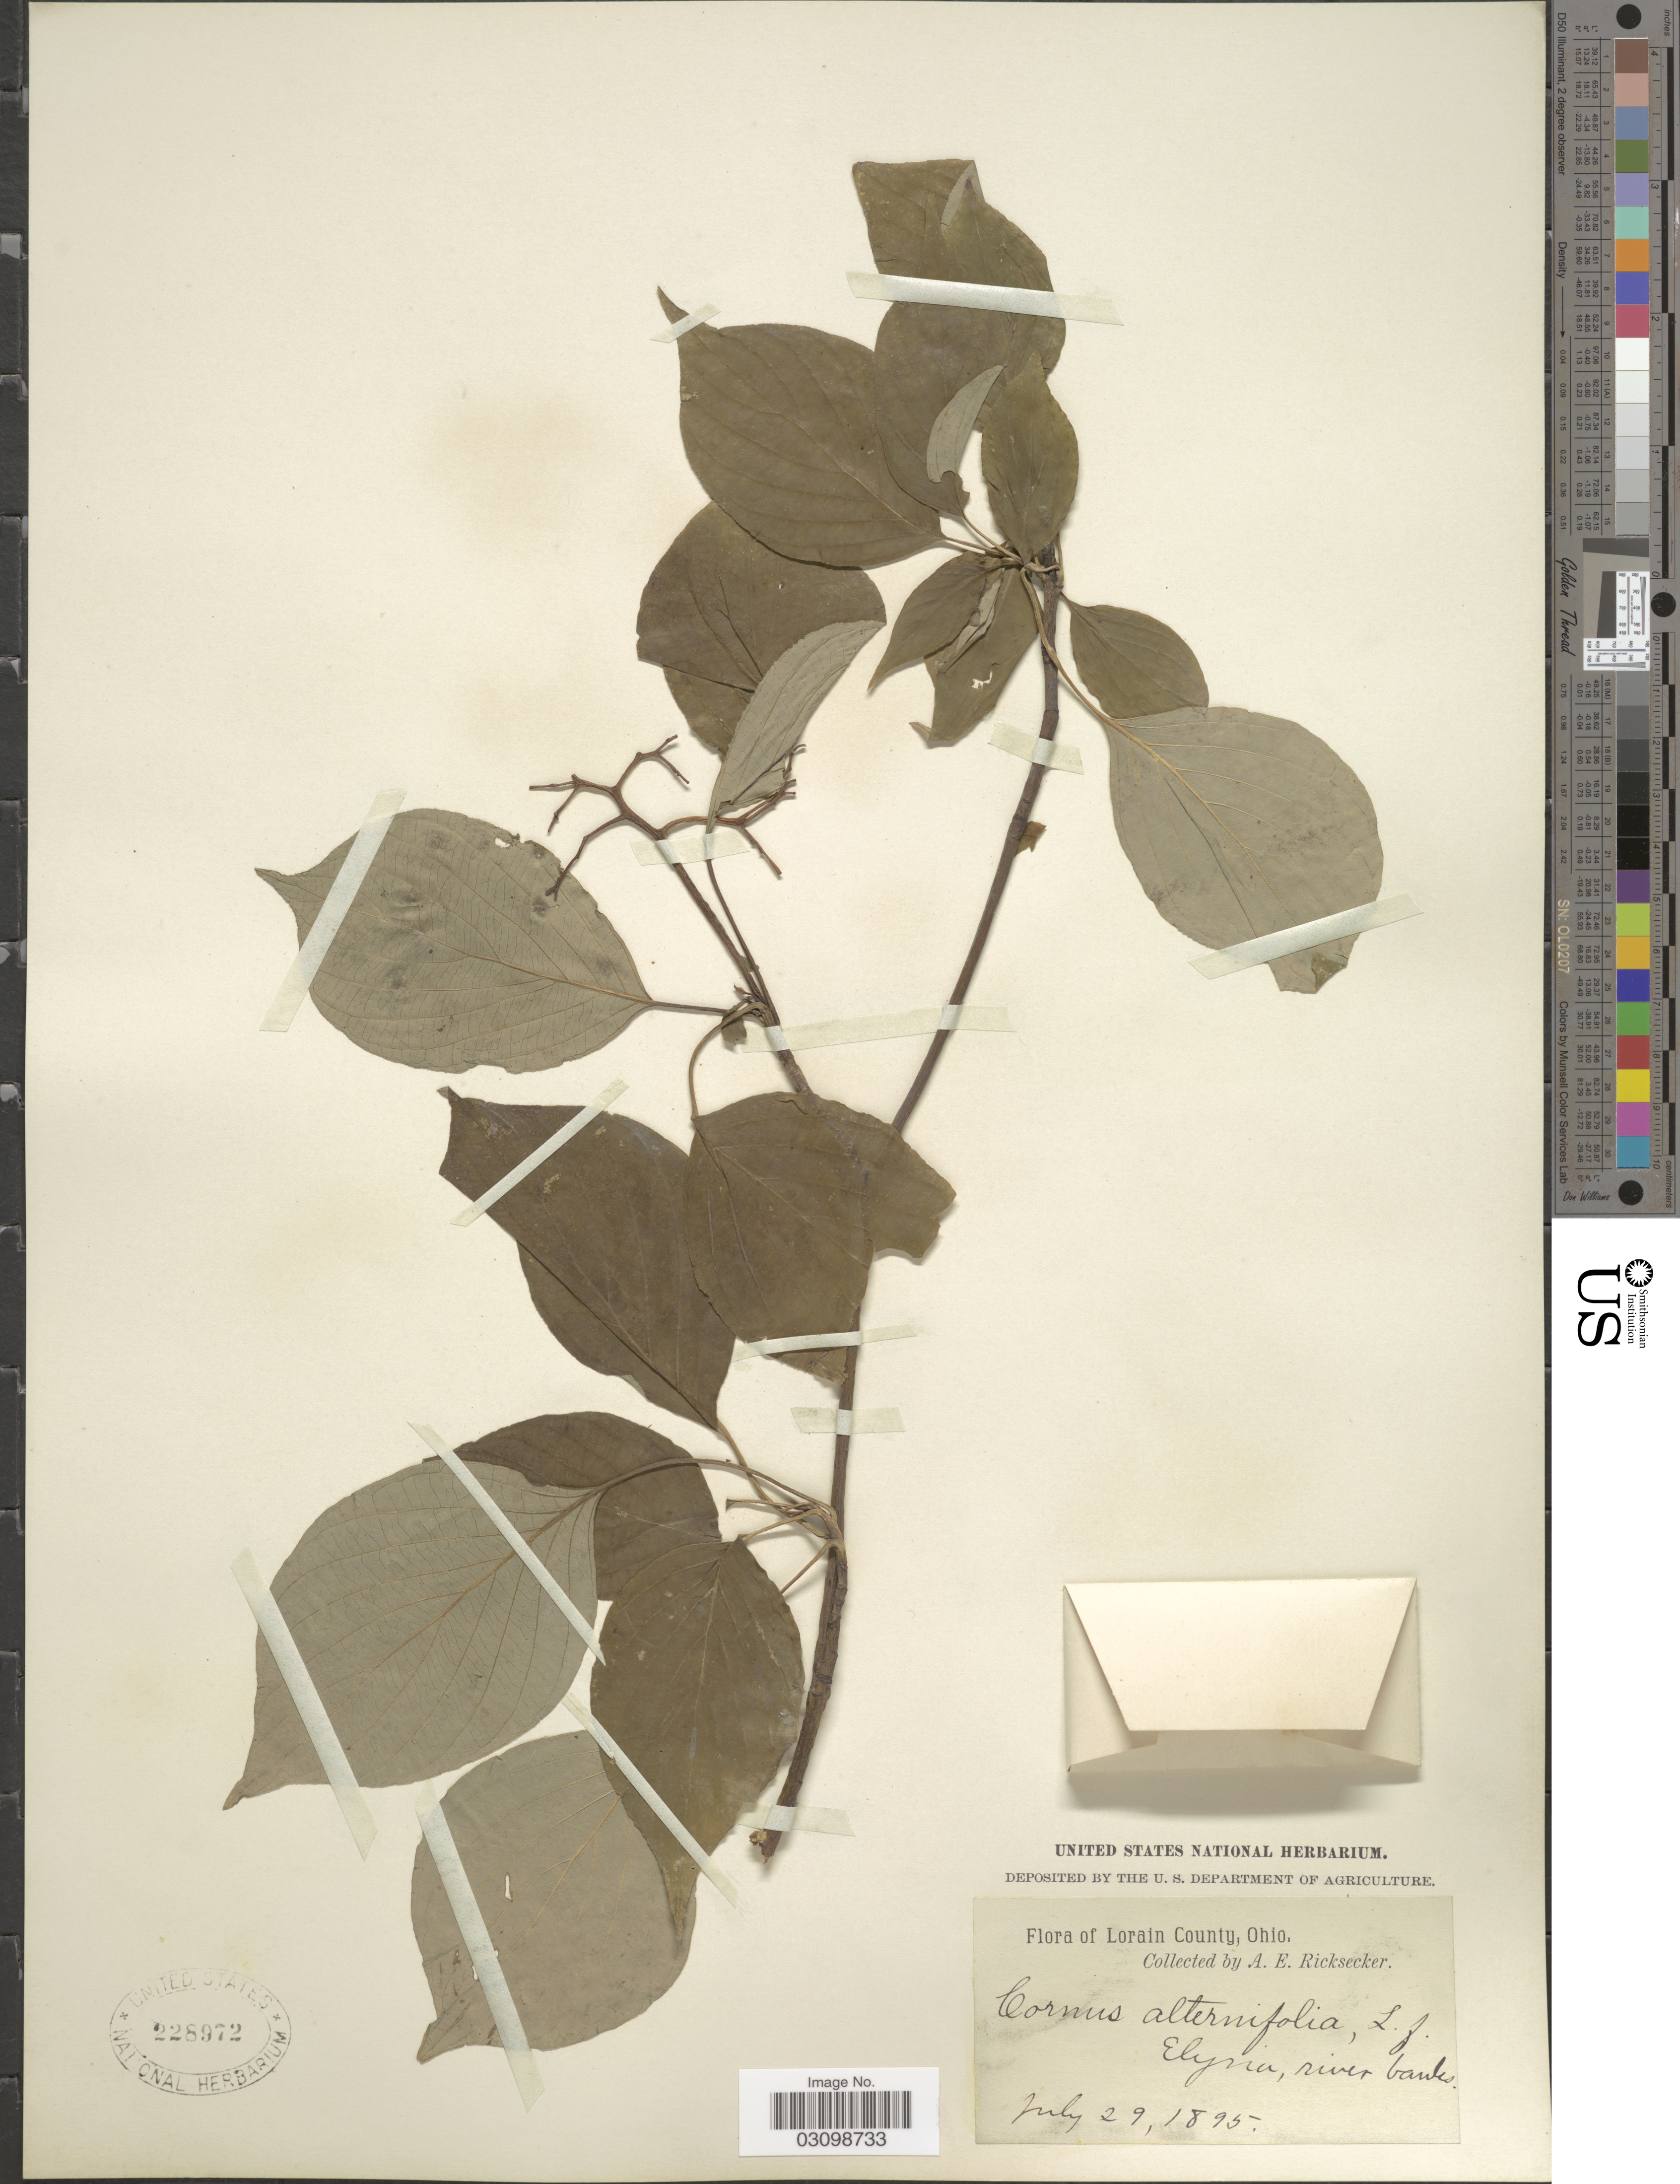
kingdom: Plantae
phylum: Tracheophyta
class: Magnoliopsida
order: Cornales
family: Cornaceae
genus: Cornus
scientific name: Cornus alternifolia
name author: L.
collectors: A. E. Ricksecker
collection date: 1895-07-29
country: United States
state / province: Ohio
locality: Lorain County. Elyria, river banks.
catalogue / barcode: US 228972